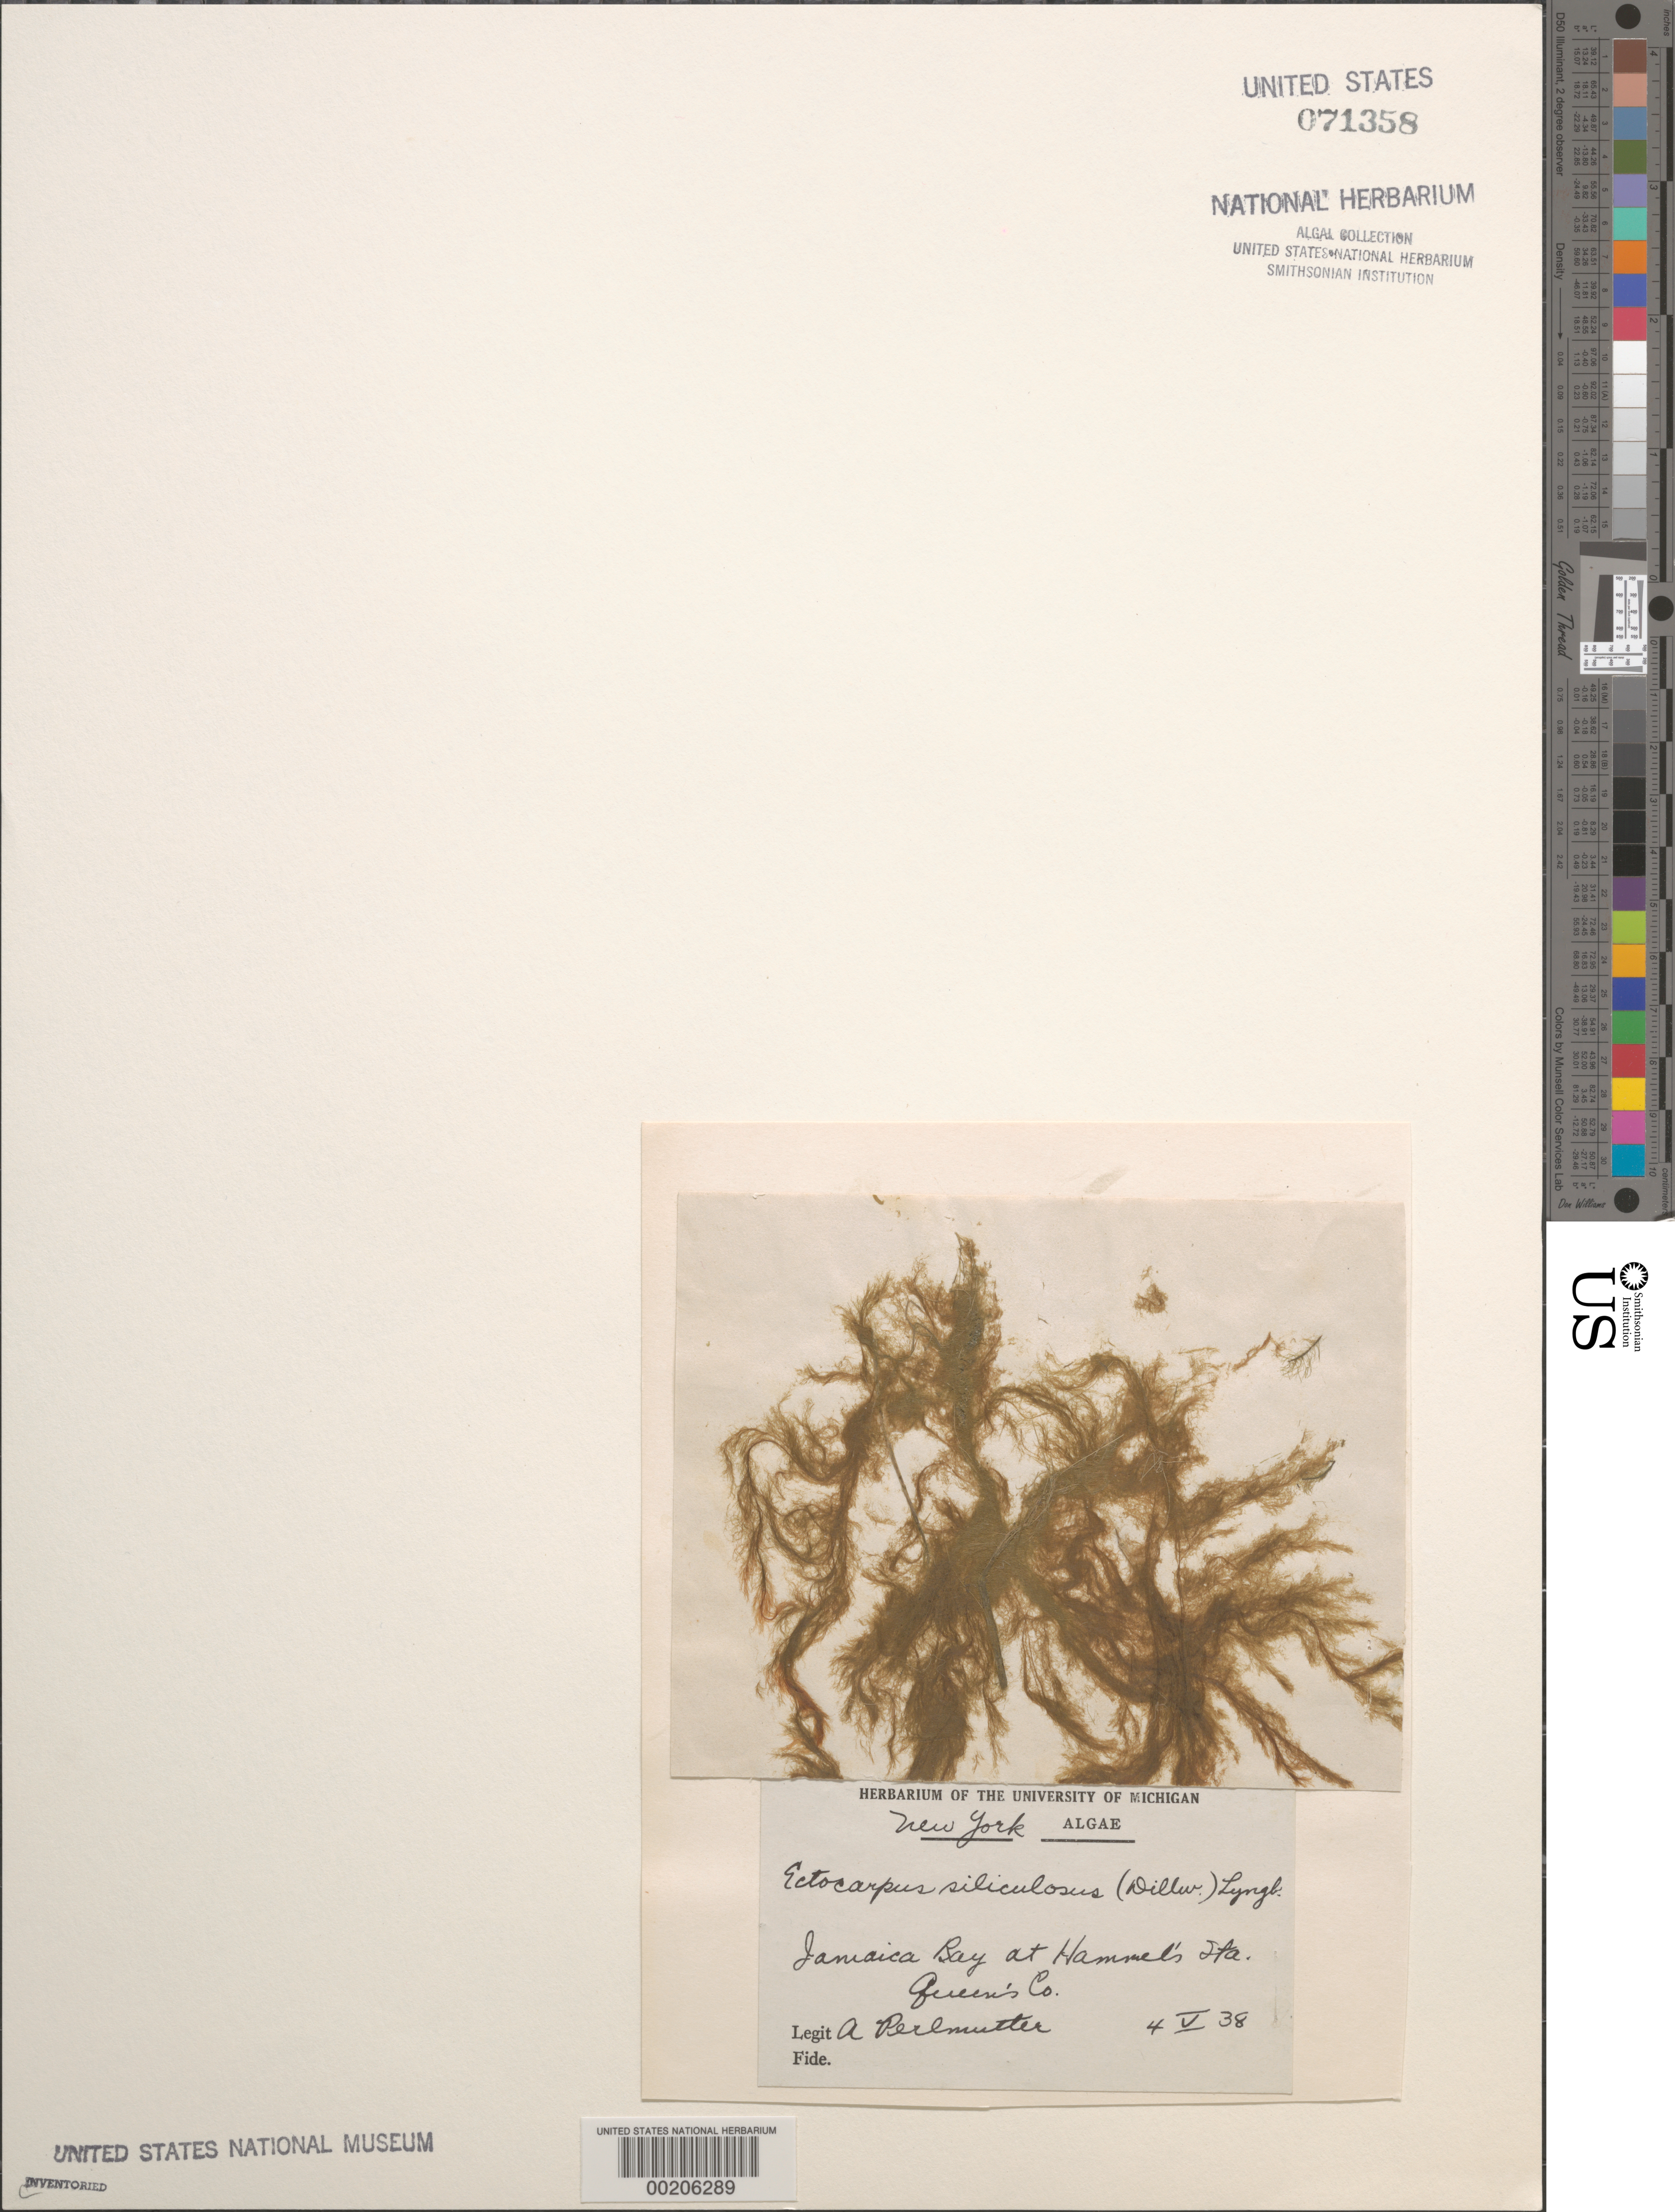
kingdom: Chromista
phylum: Ochrophyta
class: Phaeophyceae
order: Ectocarpales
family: Ectocarpaceae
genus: Ectocarpus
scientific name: Ectocarpus siliculosus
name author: (Dillwyn) Lyngbye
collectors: A. Perlmutter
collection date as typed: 04 May 1938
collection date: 1938-05-04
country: United States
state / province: New York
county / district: Queens County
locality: Jamaica Bay at Hammel's Station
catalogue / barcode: US 71358